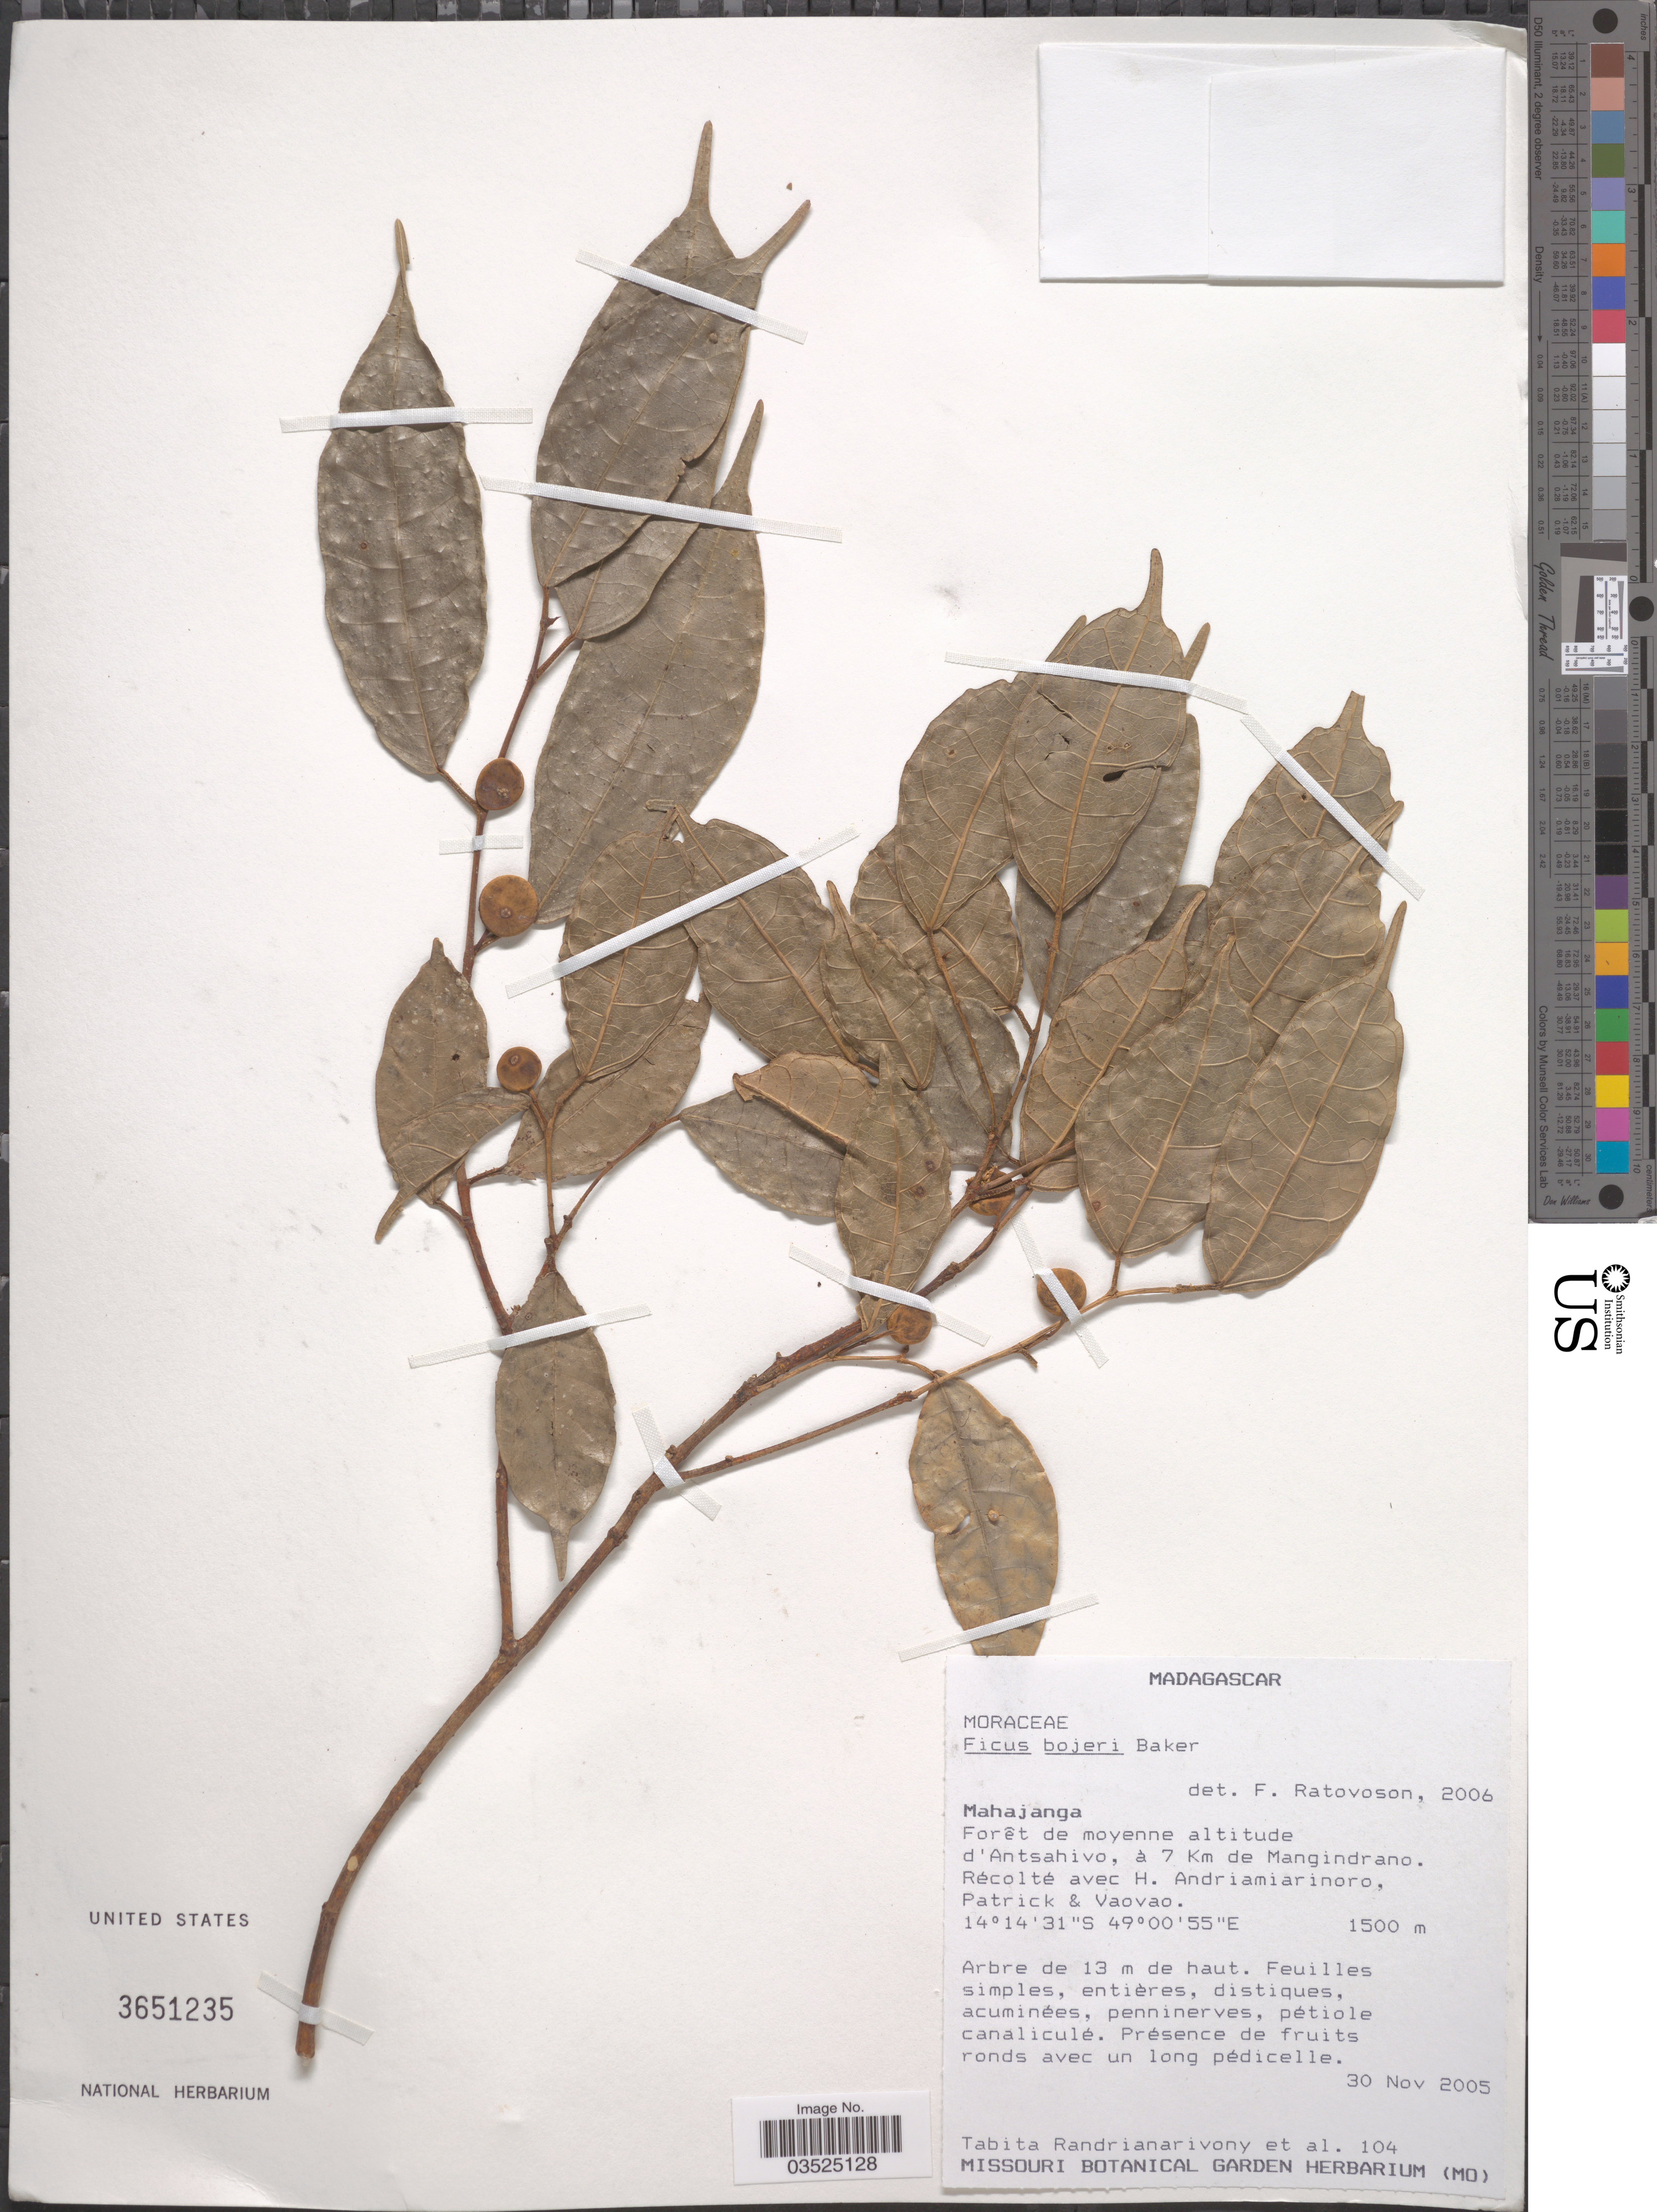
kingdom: Plantae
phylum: Tracheophyta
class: Magnoliopsida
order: Rosales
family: Moraceae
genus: Ficus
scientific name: Ficus bojeri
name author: Baker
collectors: T. Randrianarivony, H. Andriamiarinoro, Patrick & Vaovao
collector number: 104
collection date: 2005-11-30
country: Madagascar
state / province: Sofia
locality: Forêt de moyenne altitude d'Antsahivo, à 7 Km de Mangindrano.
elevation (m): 1500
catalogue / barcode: US 3651235